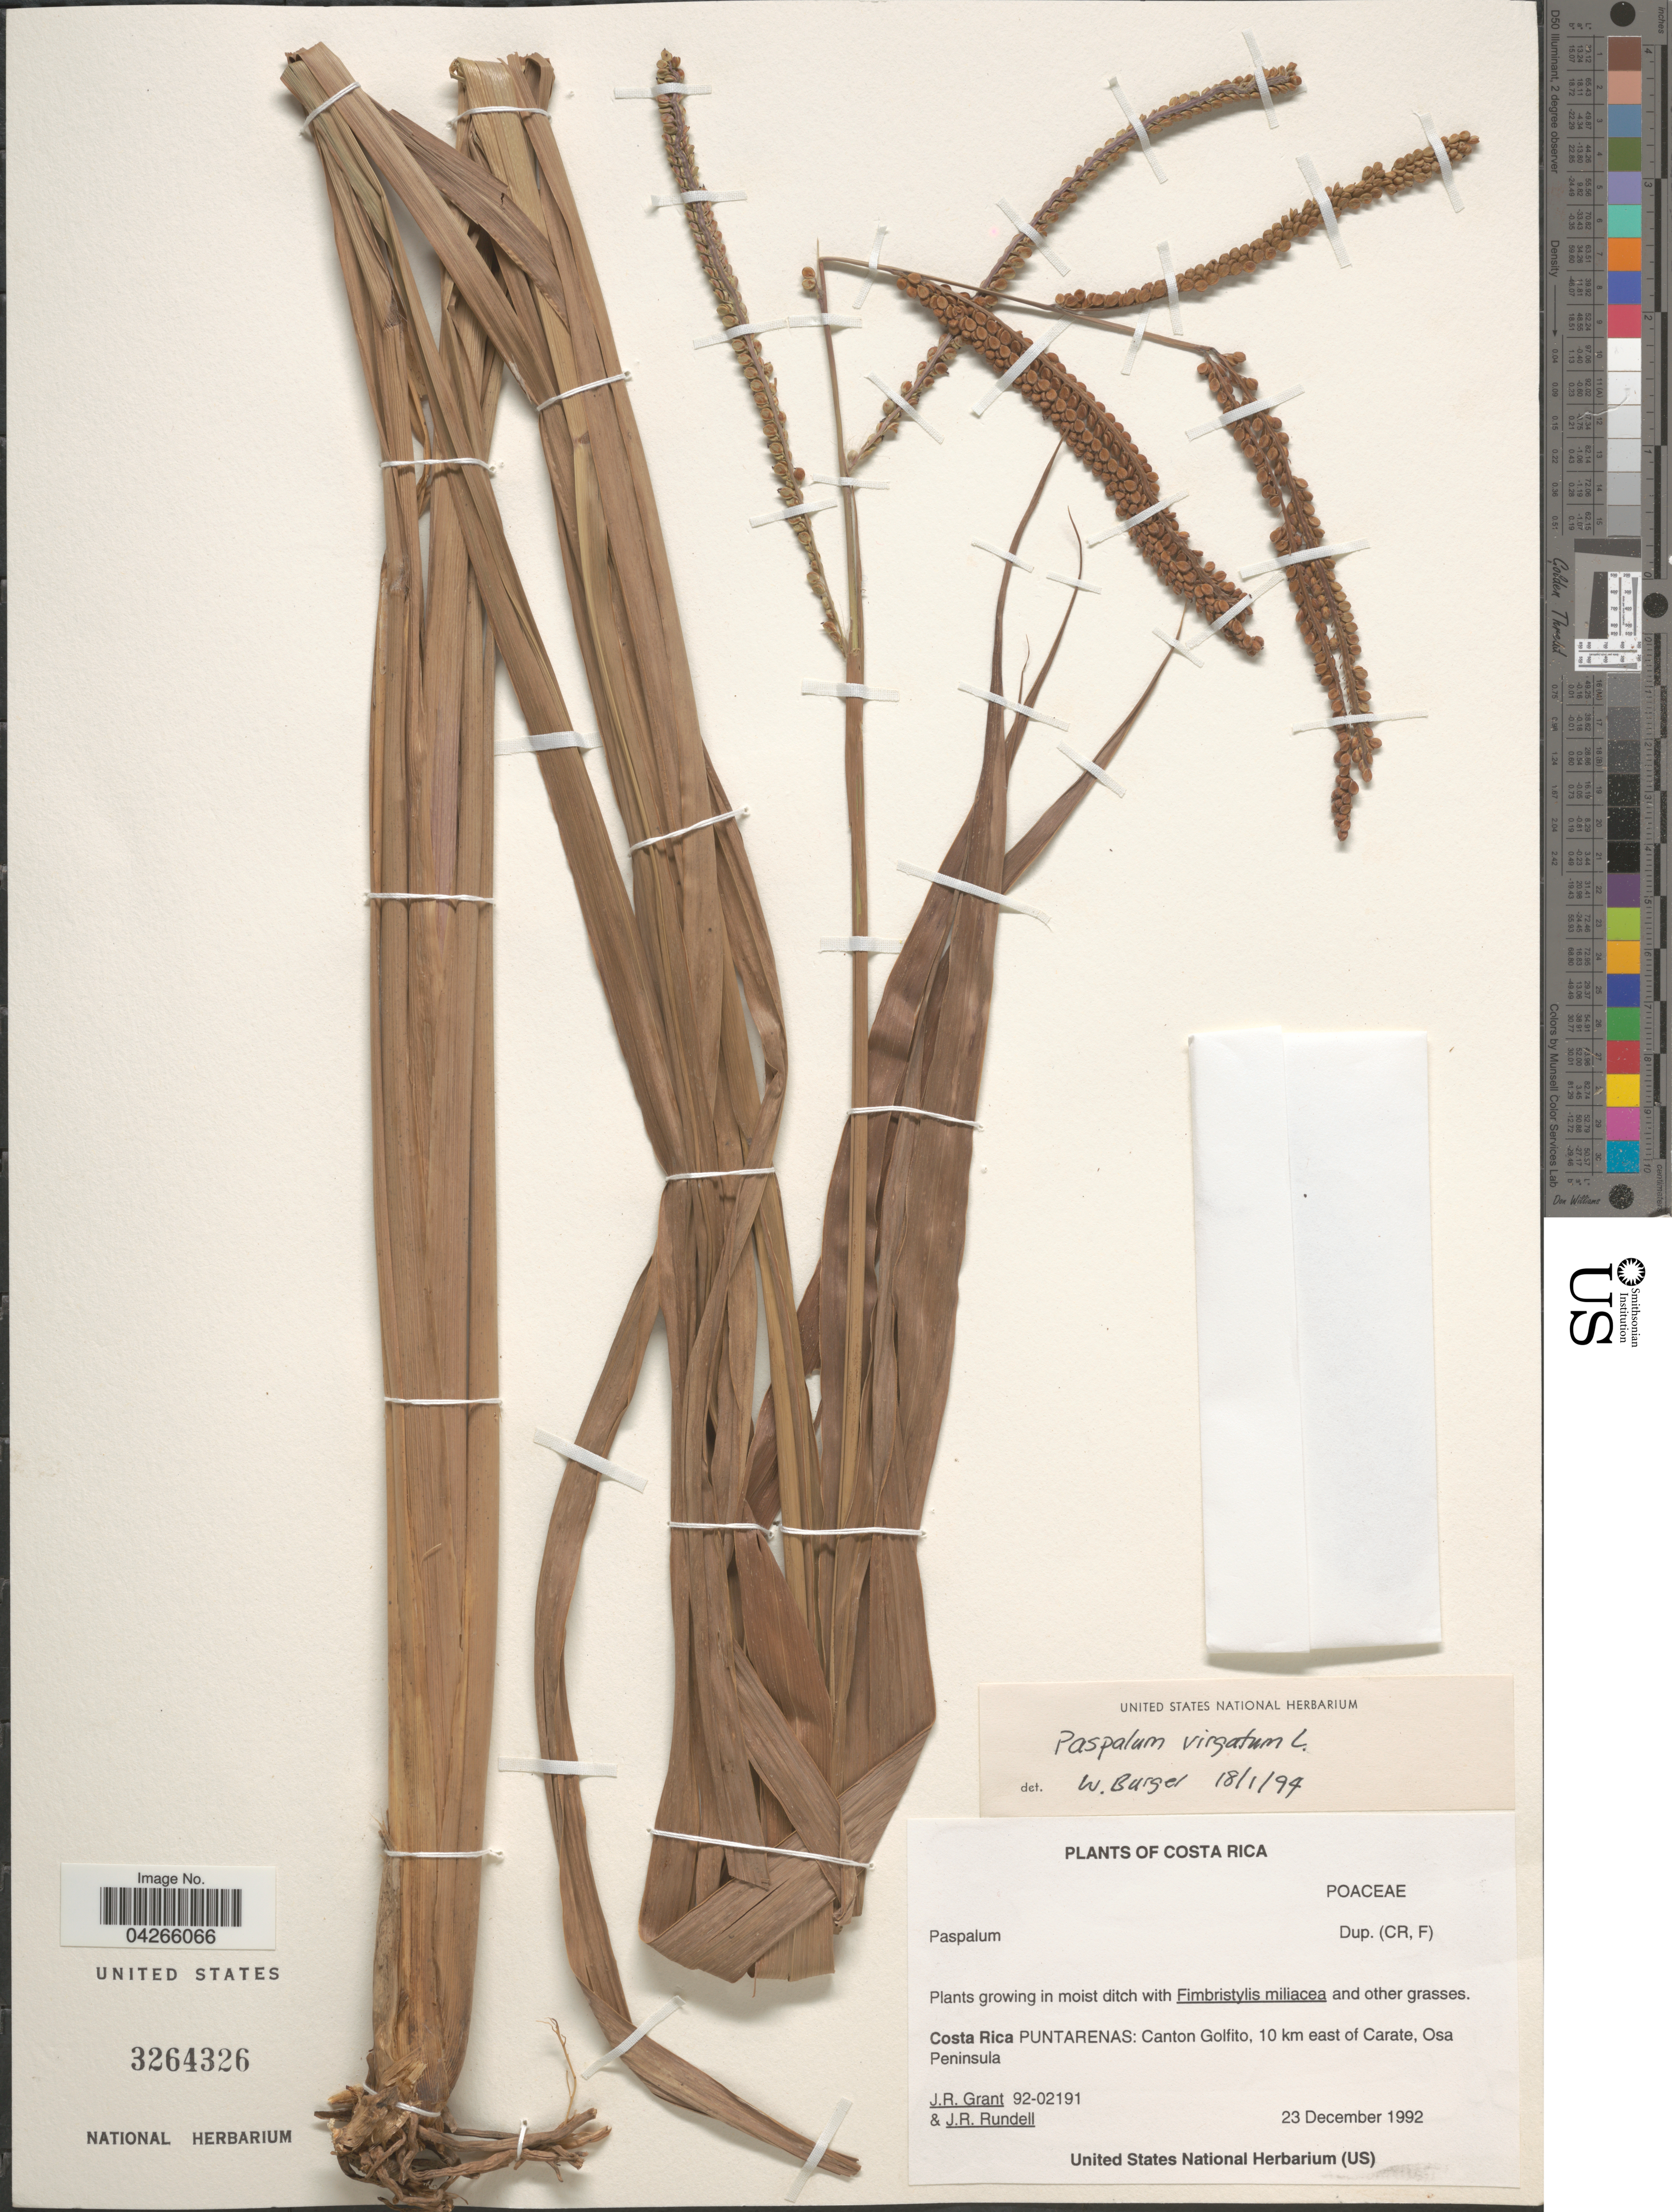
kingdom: Plantae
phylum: Tracheophyta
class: Liliopsida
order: Poales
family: Poaceae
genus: Paspalum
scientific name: Paspalum virgatum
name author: L.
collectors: J. Grant & J. R. Rundell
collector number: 92-02191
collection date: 1992-12-23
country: Costa Rica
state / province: Puntarenas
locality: Canton Golfito, 10 km east of Carate, Osa Peninsula.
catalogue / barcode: US 3264326